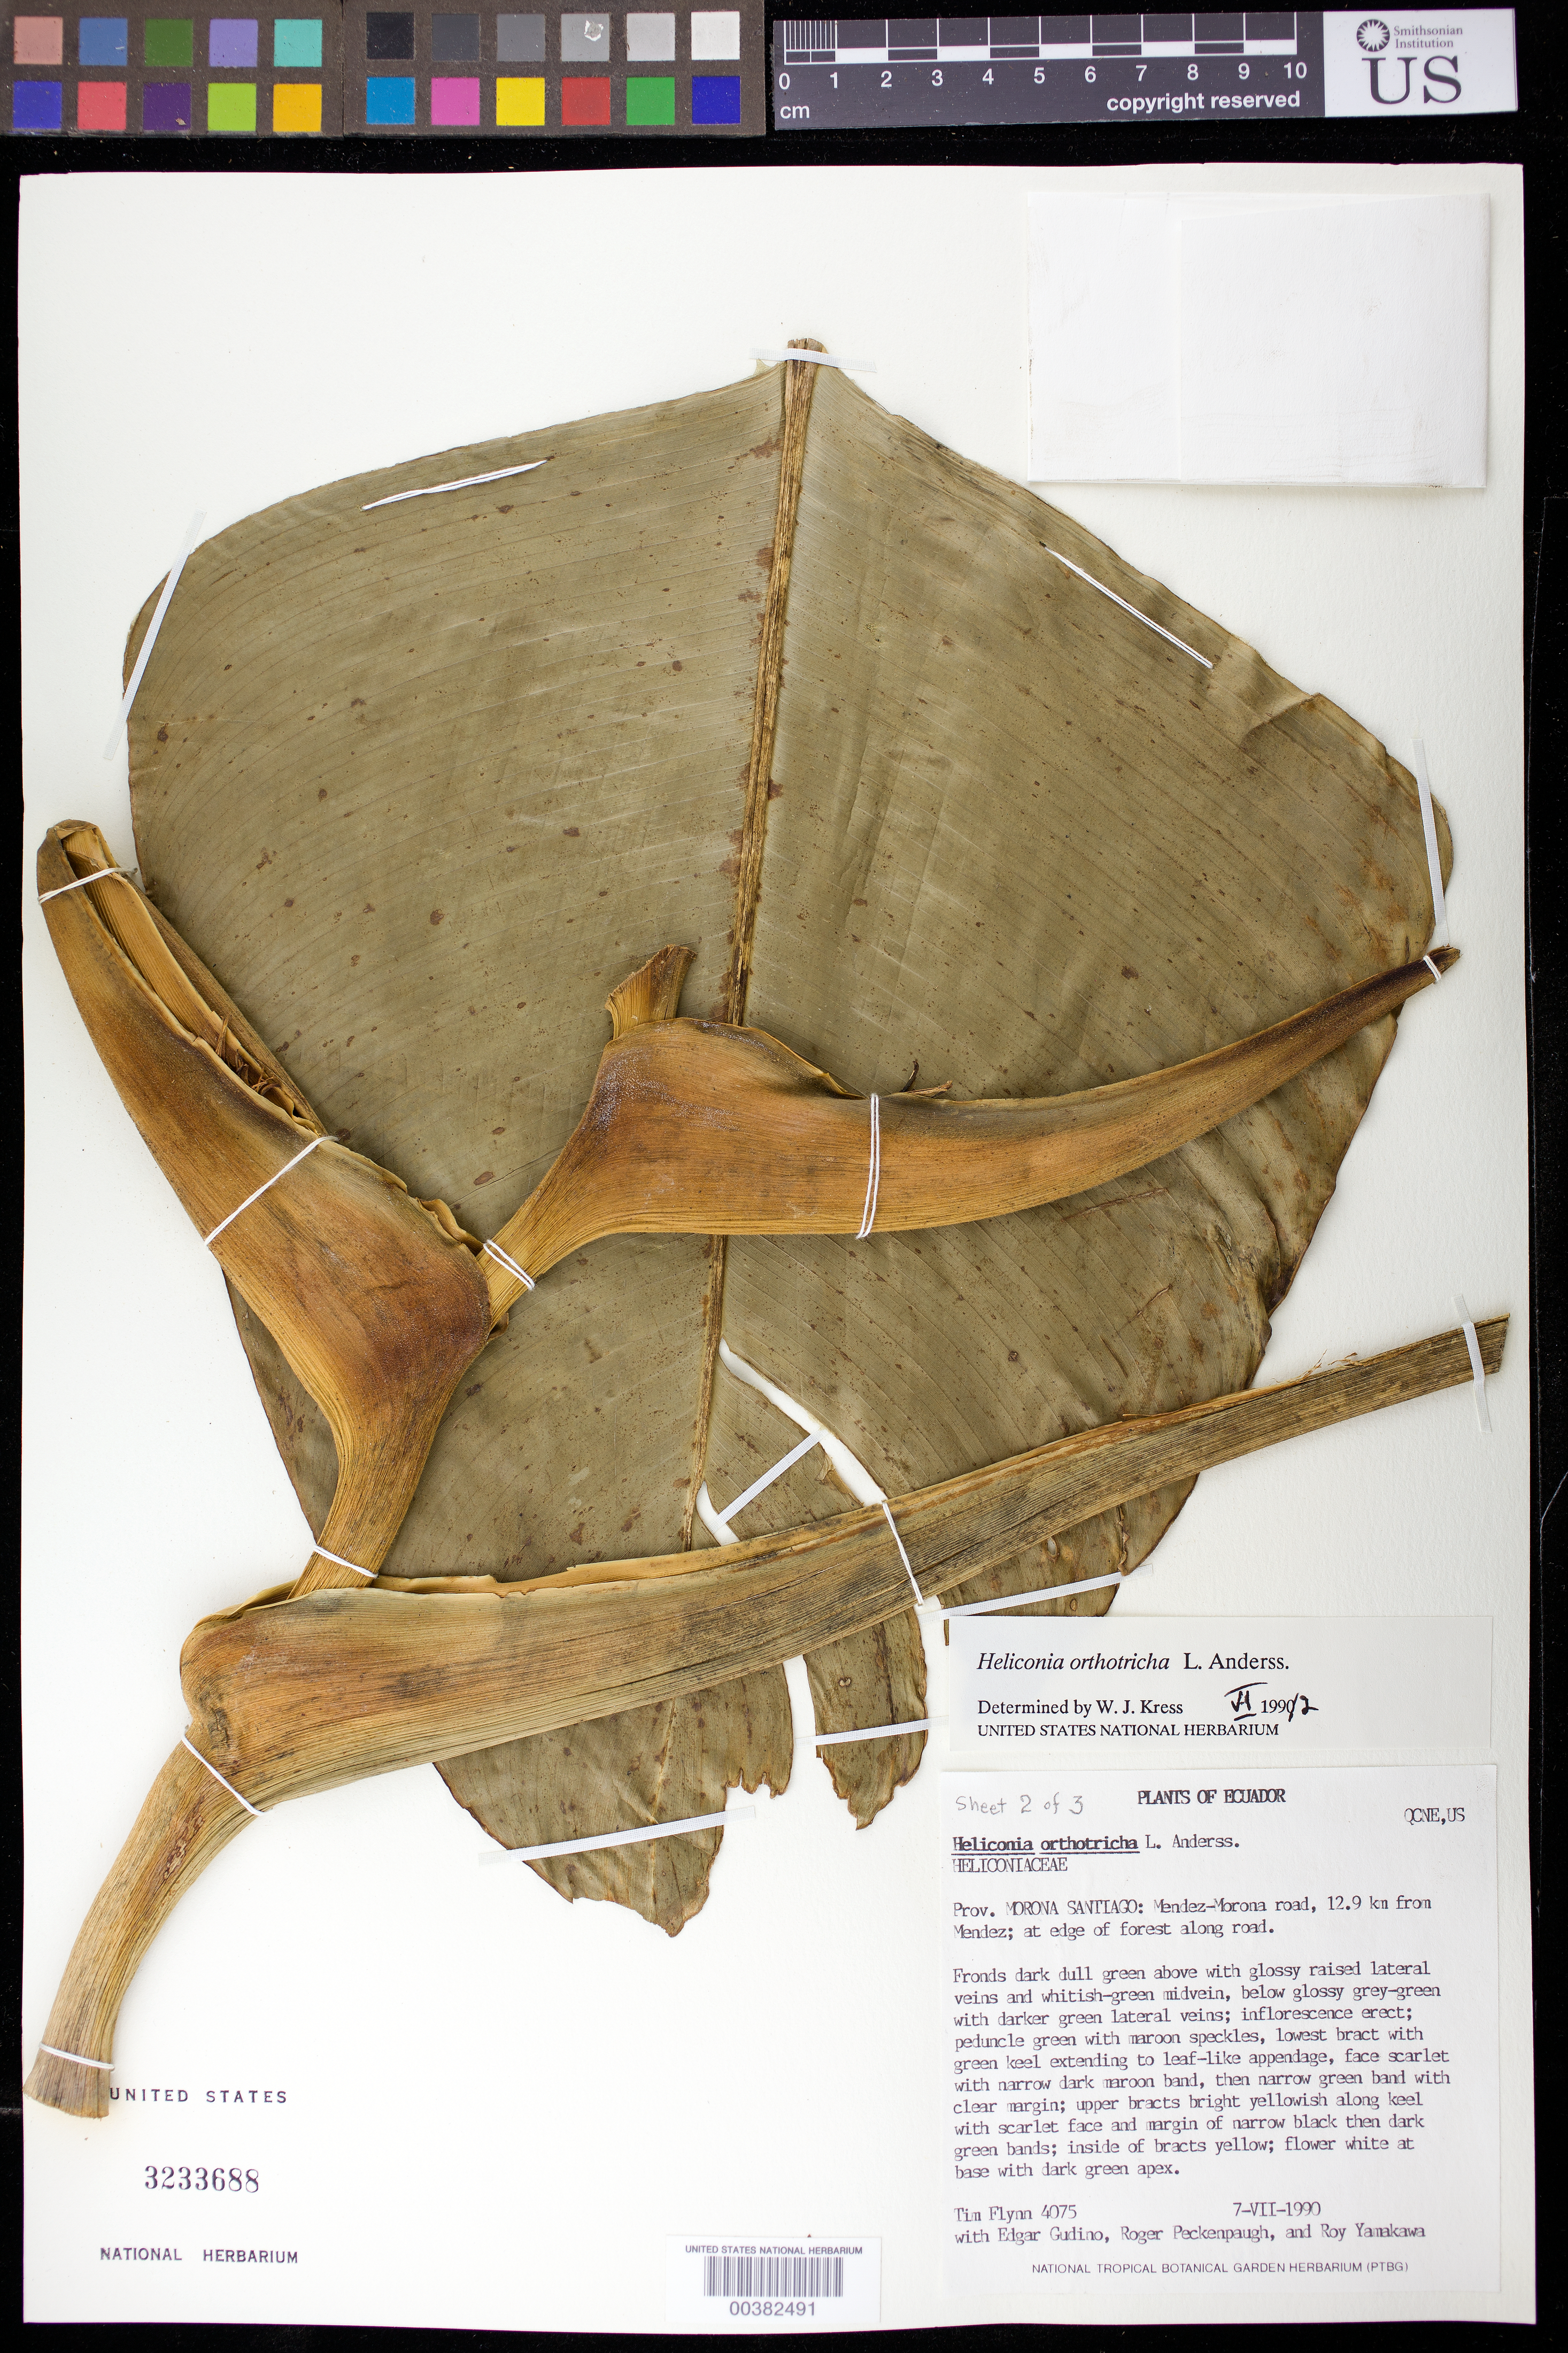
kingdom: Plantae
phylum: Tracheophyta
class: Liliopsida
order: Zingiberales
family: Heliconiaceae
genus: Heliconia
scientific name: Heliconia orthotricha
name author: L. Andersson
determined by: Kress, W. J., (US), Smithsonian Institution - National Museum of Natural History (UNITED STATES)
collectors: T. W. Flynn, E. Gudiño, R. Peckinpaugh & R. Yamakawa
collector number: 4075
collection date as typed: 07 Jul 1990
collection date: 1990-07-07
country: Ecuador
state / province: Morona-Santiago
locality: Mendez-morona road. 12.9 km from mendez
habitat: Edge of forest along rd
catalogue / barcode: US 3233688